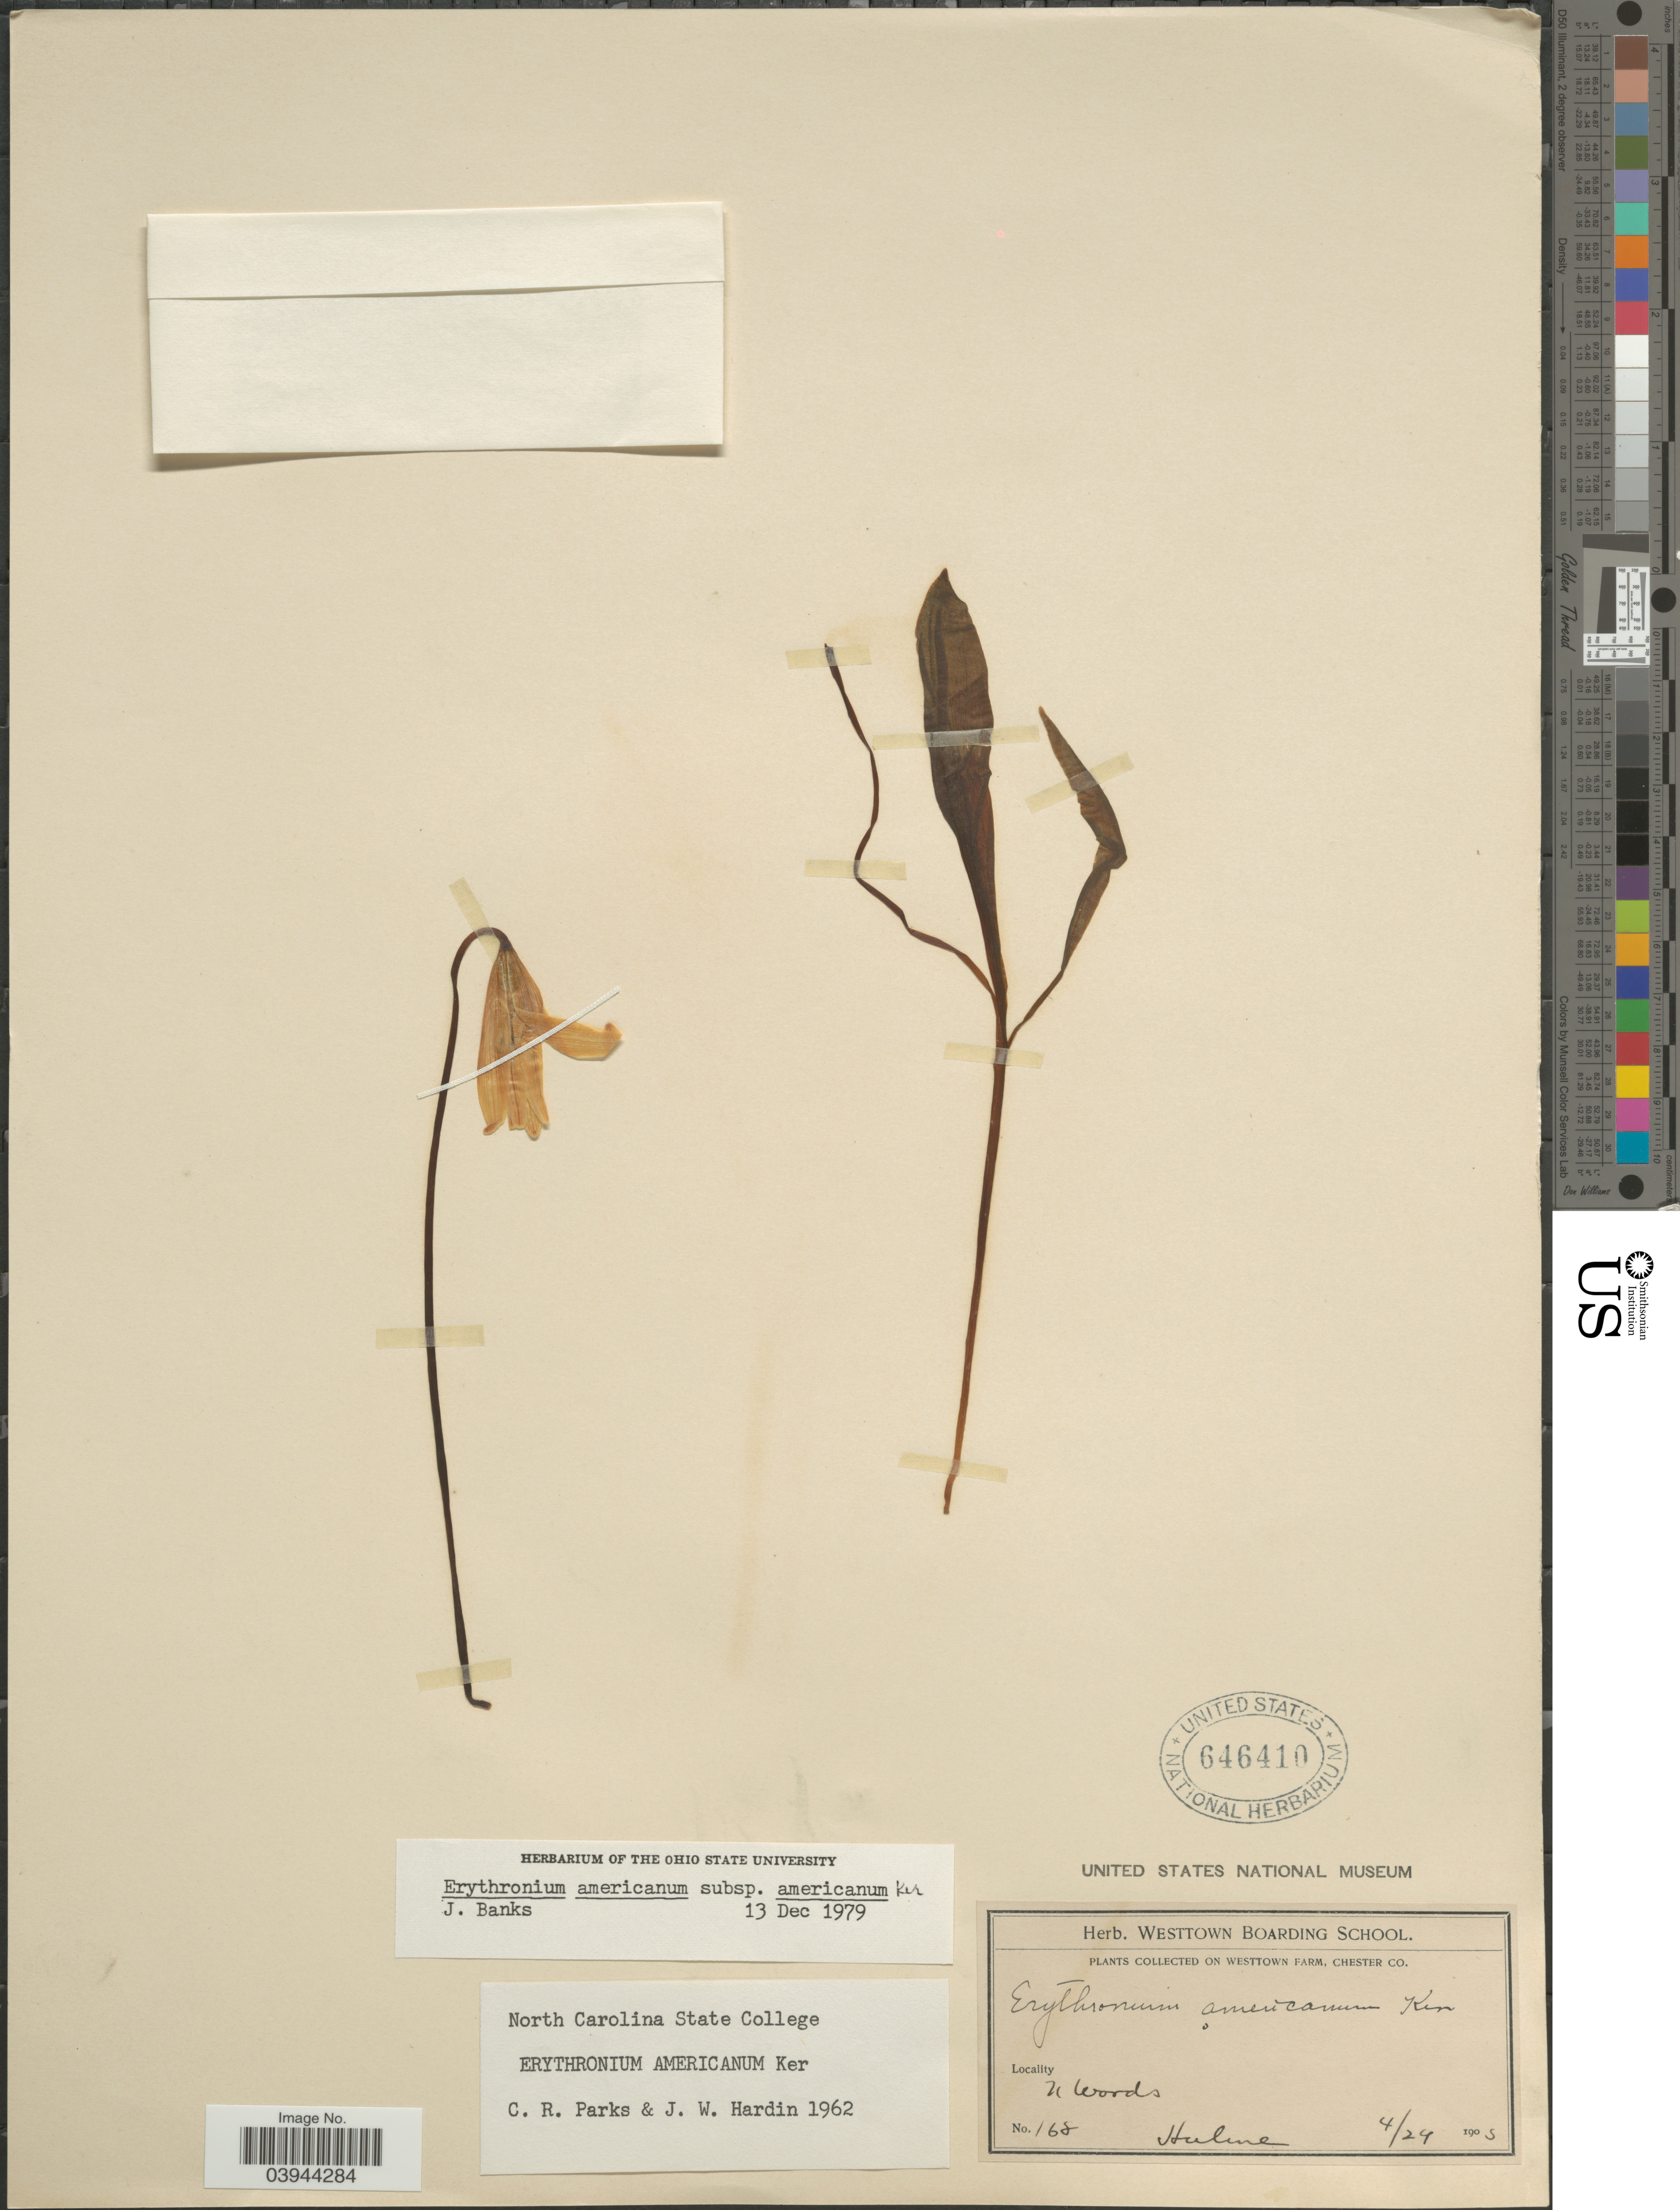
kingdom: Plantae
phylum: Tracheophyta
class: Liliopsida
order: Liliales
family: Liliaceae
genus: Erythronium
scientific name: Erythronium americanum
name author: Ker Gawl.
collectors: Huline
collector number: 168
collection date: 1905-04-24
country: United States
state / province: Pennsylvania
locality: On Westtown Farm, Chester Co.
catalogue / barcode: US 646410